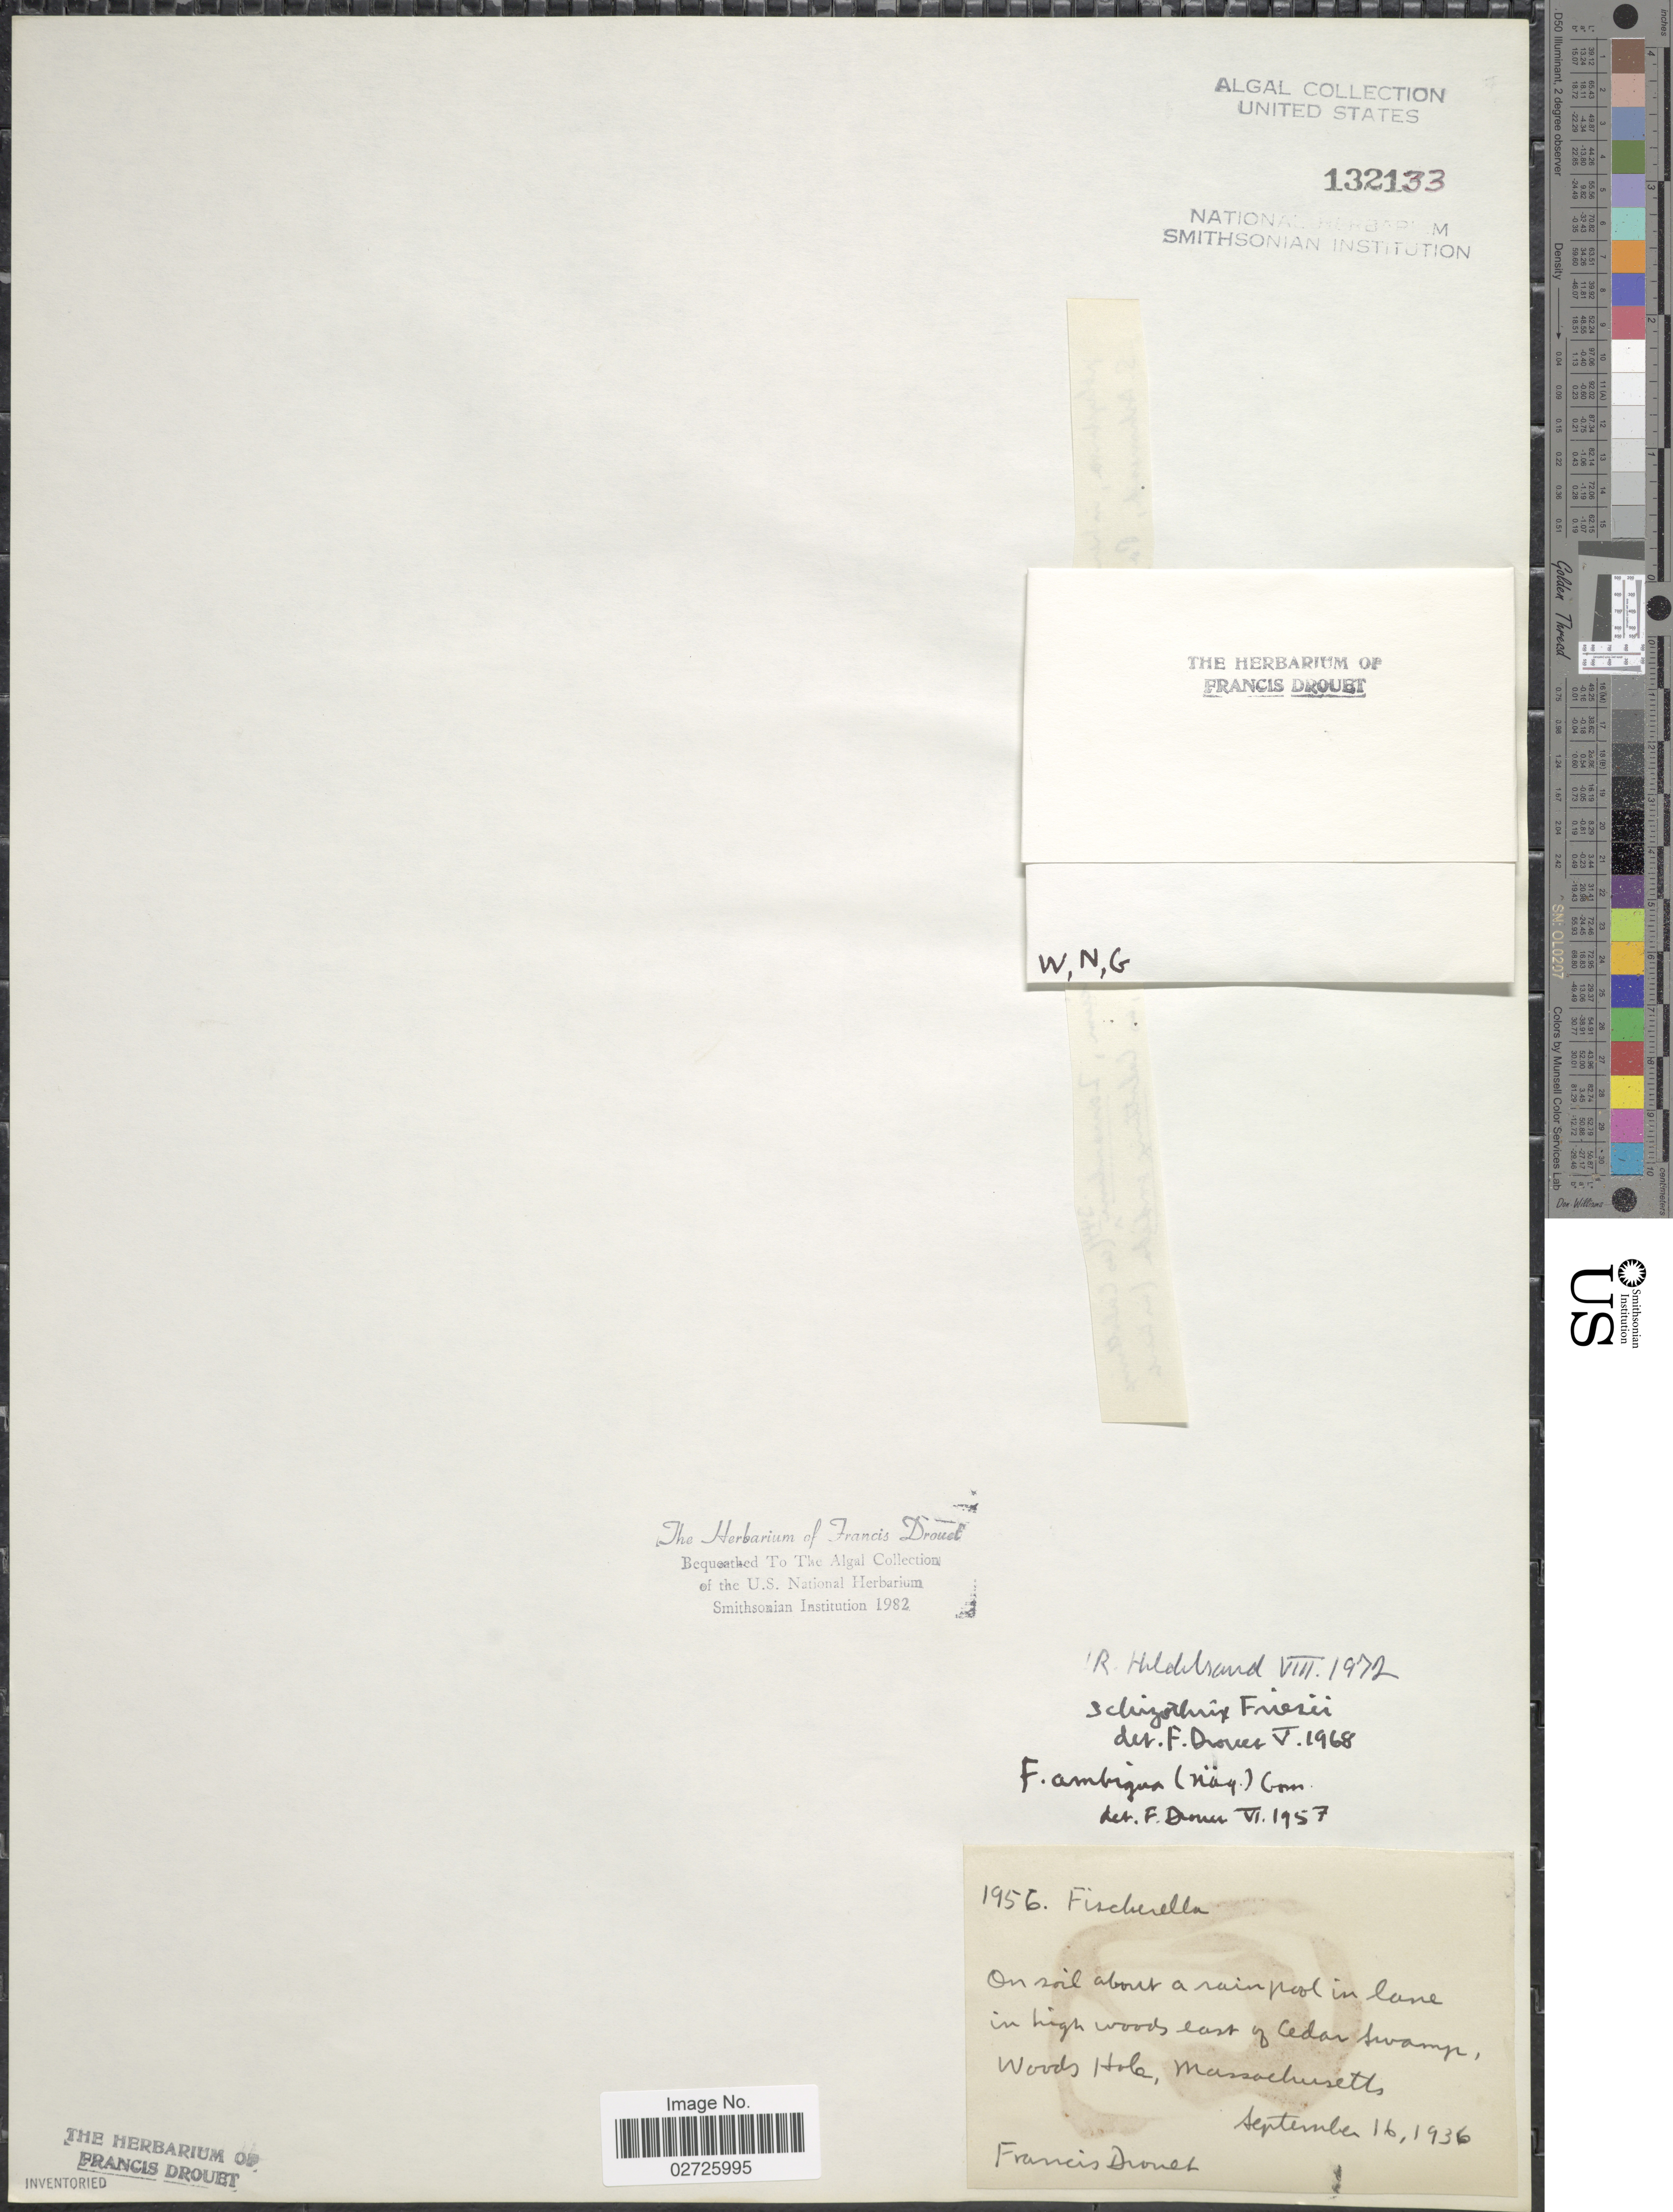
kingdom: Bacteria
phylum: Cyanobacteria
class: Cyanobacteriia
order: Leptolyngbyales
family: Trichocoleusaceae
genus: Schizothrix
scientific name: Schizothrix friesii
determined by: Drouet, F. E.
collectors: F. E. Drouet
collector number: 1956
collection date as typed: September 16, 1936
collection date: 1936-09-16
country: United States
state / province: Massachusetts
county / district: Barnstable County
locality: Woods Hole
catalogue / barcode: US 132133